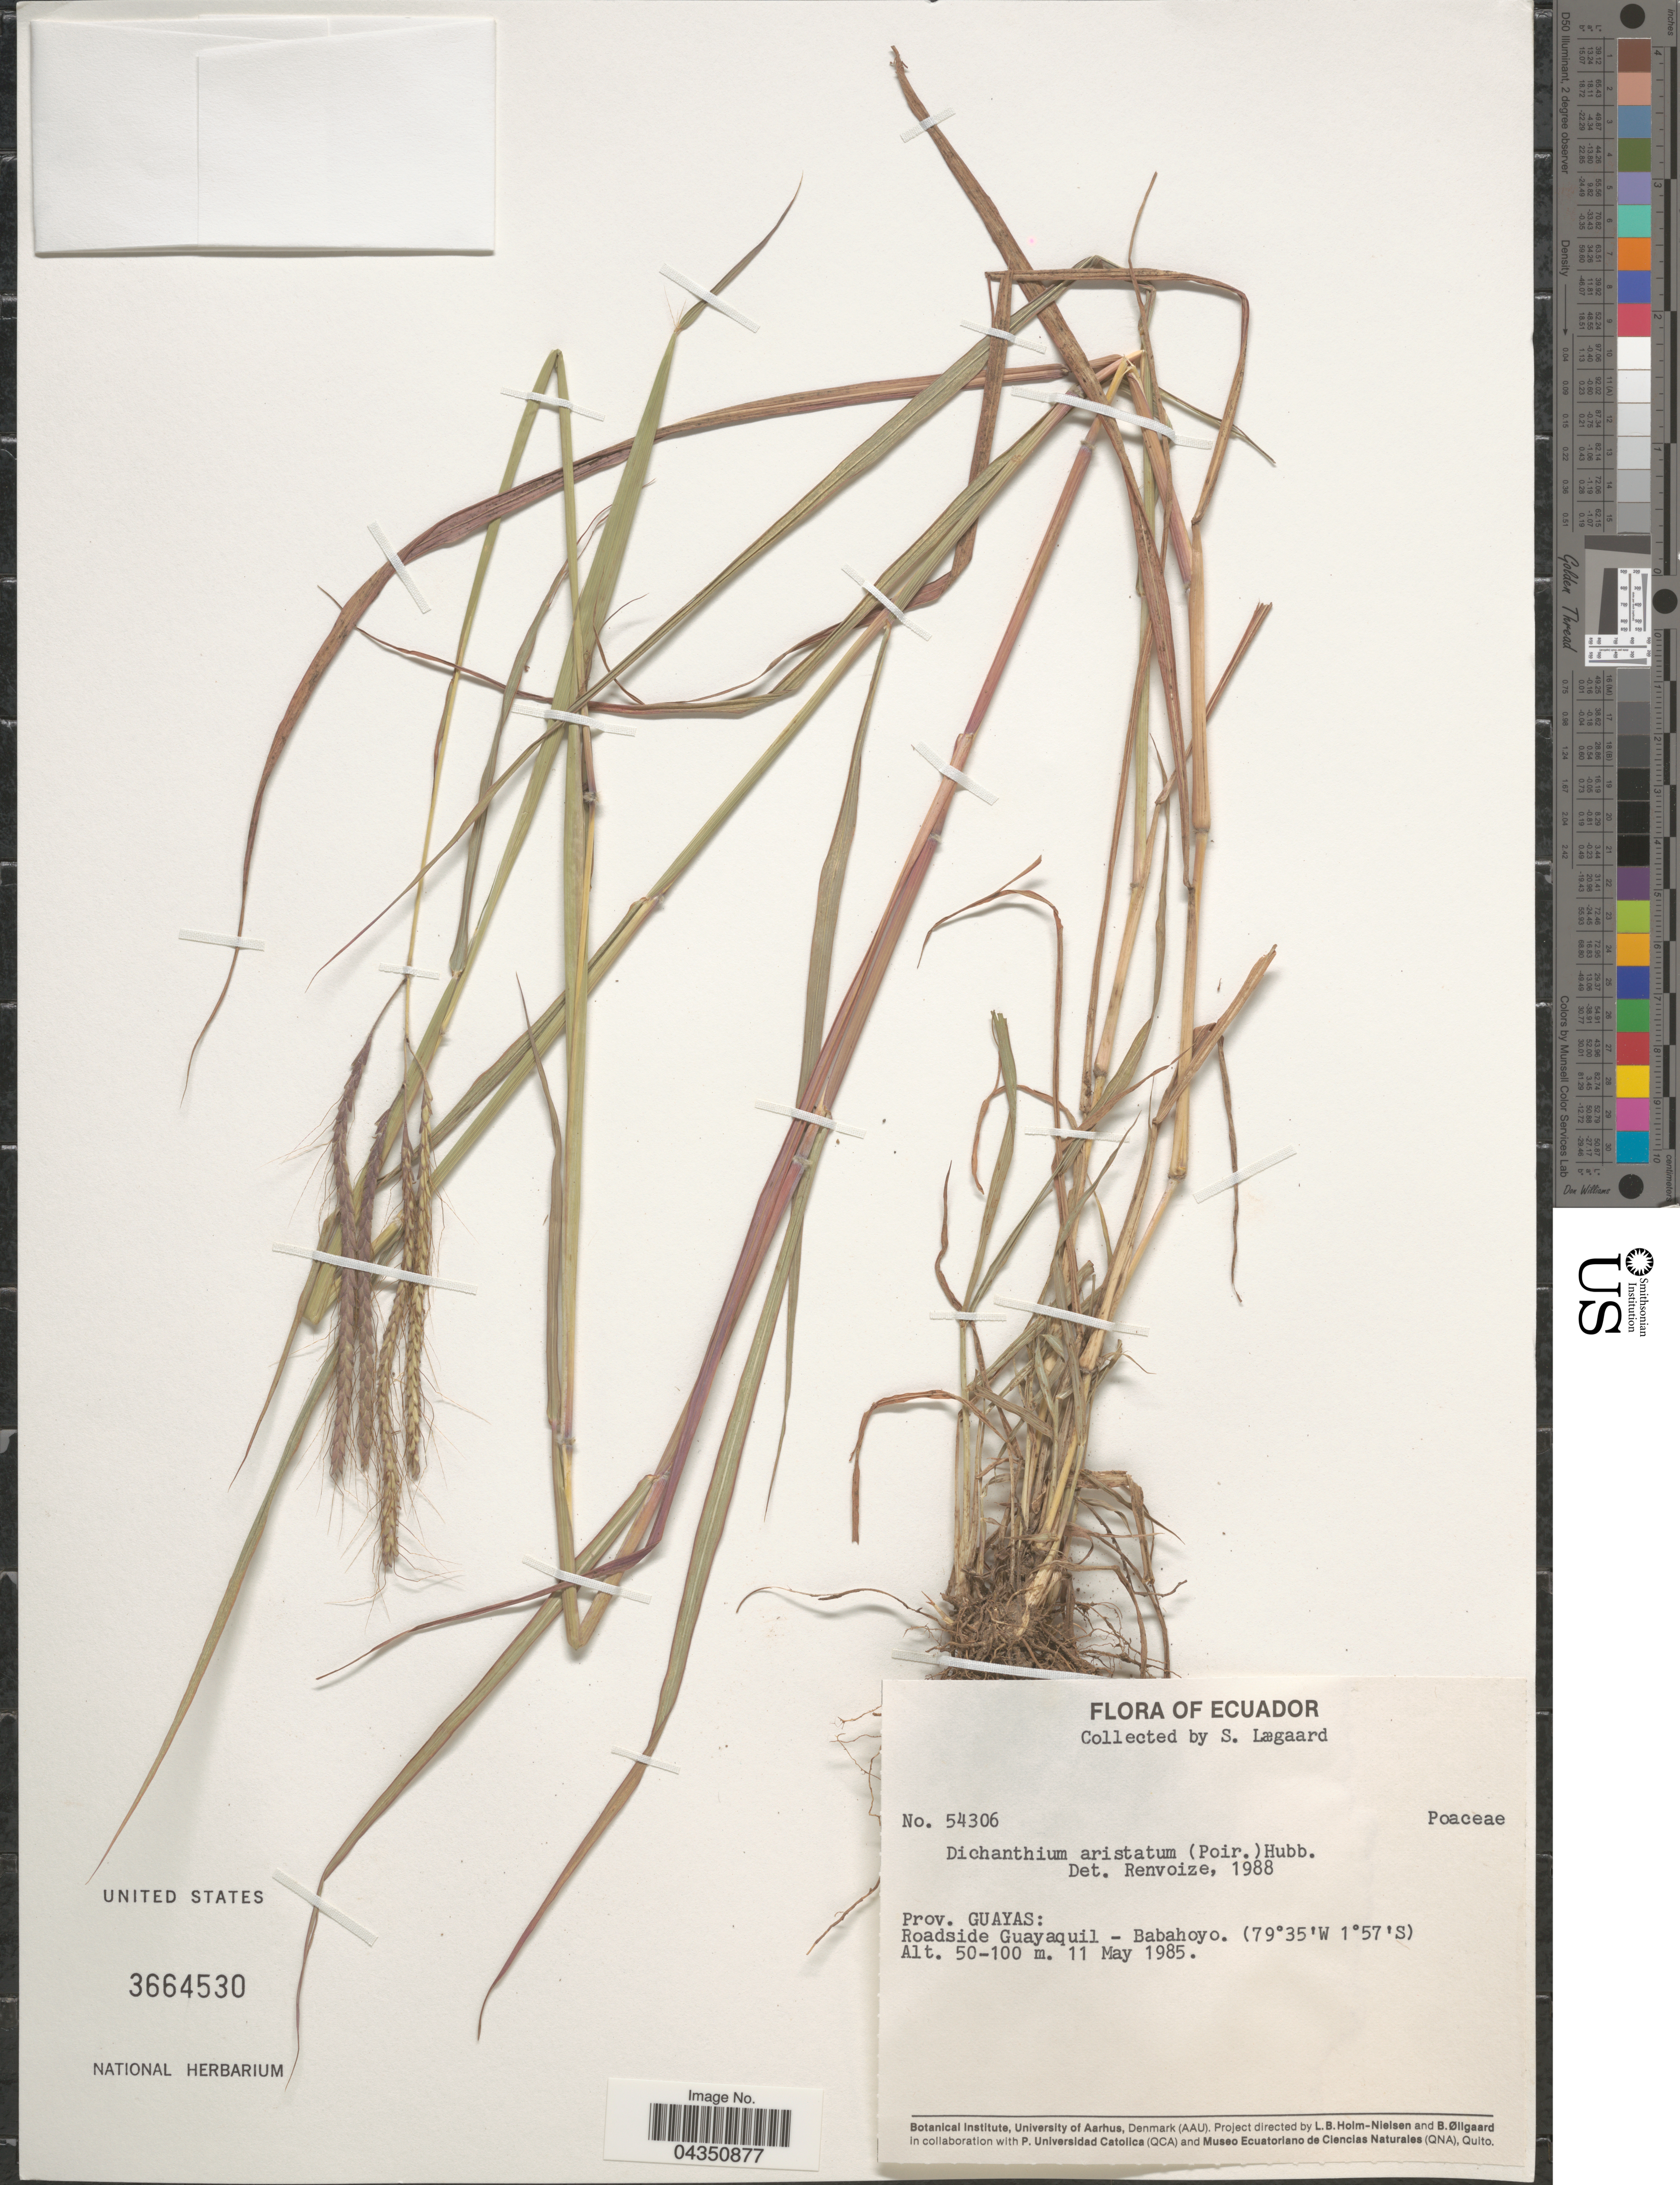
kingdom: Plantae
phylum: Tracheophyta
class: Liliopsida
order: Poales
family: Poaceae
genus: Dichanthium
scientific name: Dichanthium aristatum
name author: (Poir.) C.E. Hubb.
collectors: S. Lægaard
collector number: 54306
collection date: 1985-05-11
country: Ecuador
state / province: Guayas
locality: Roadside Guayaquil - Babahoyo.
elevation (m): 50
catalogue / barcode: US 3664530